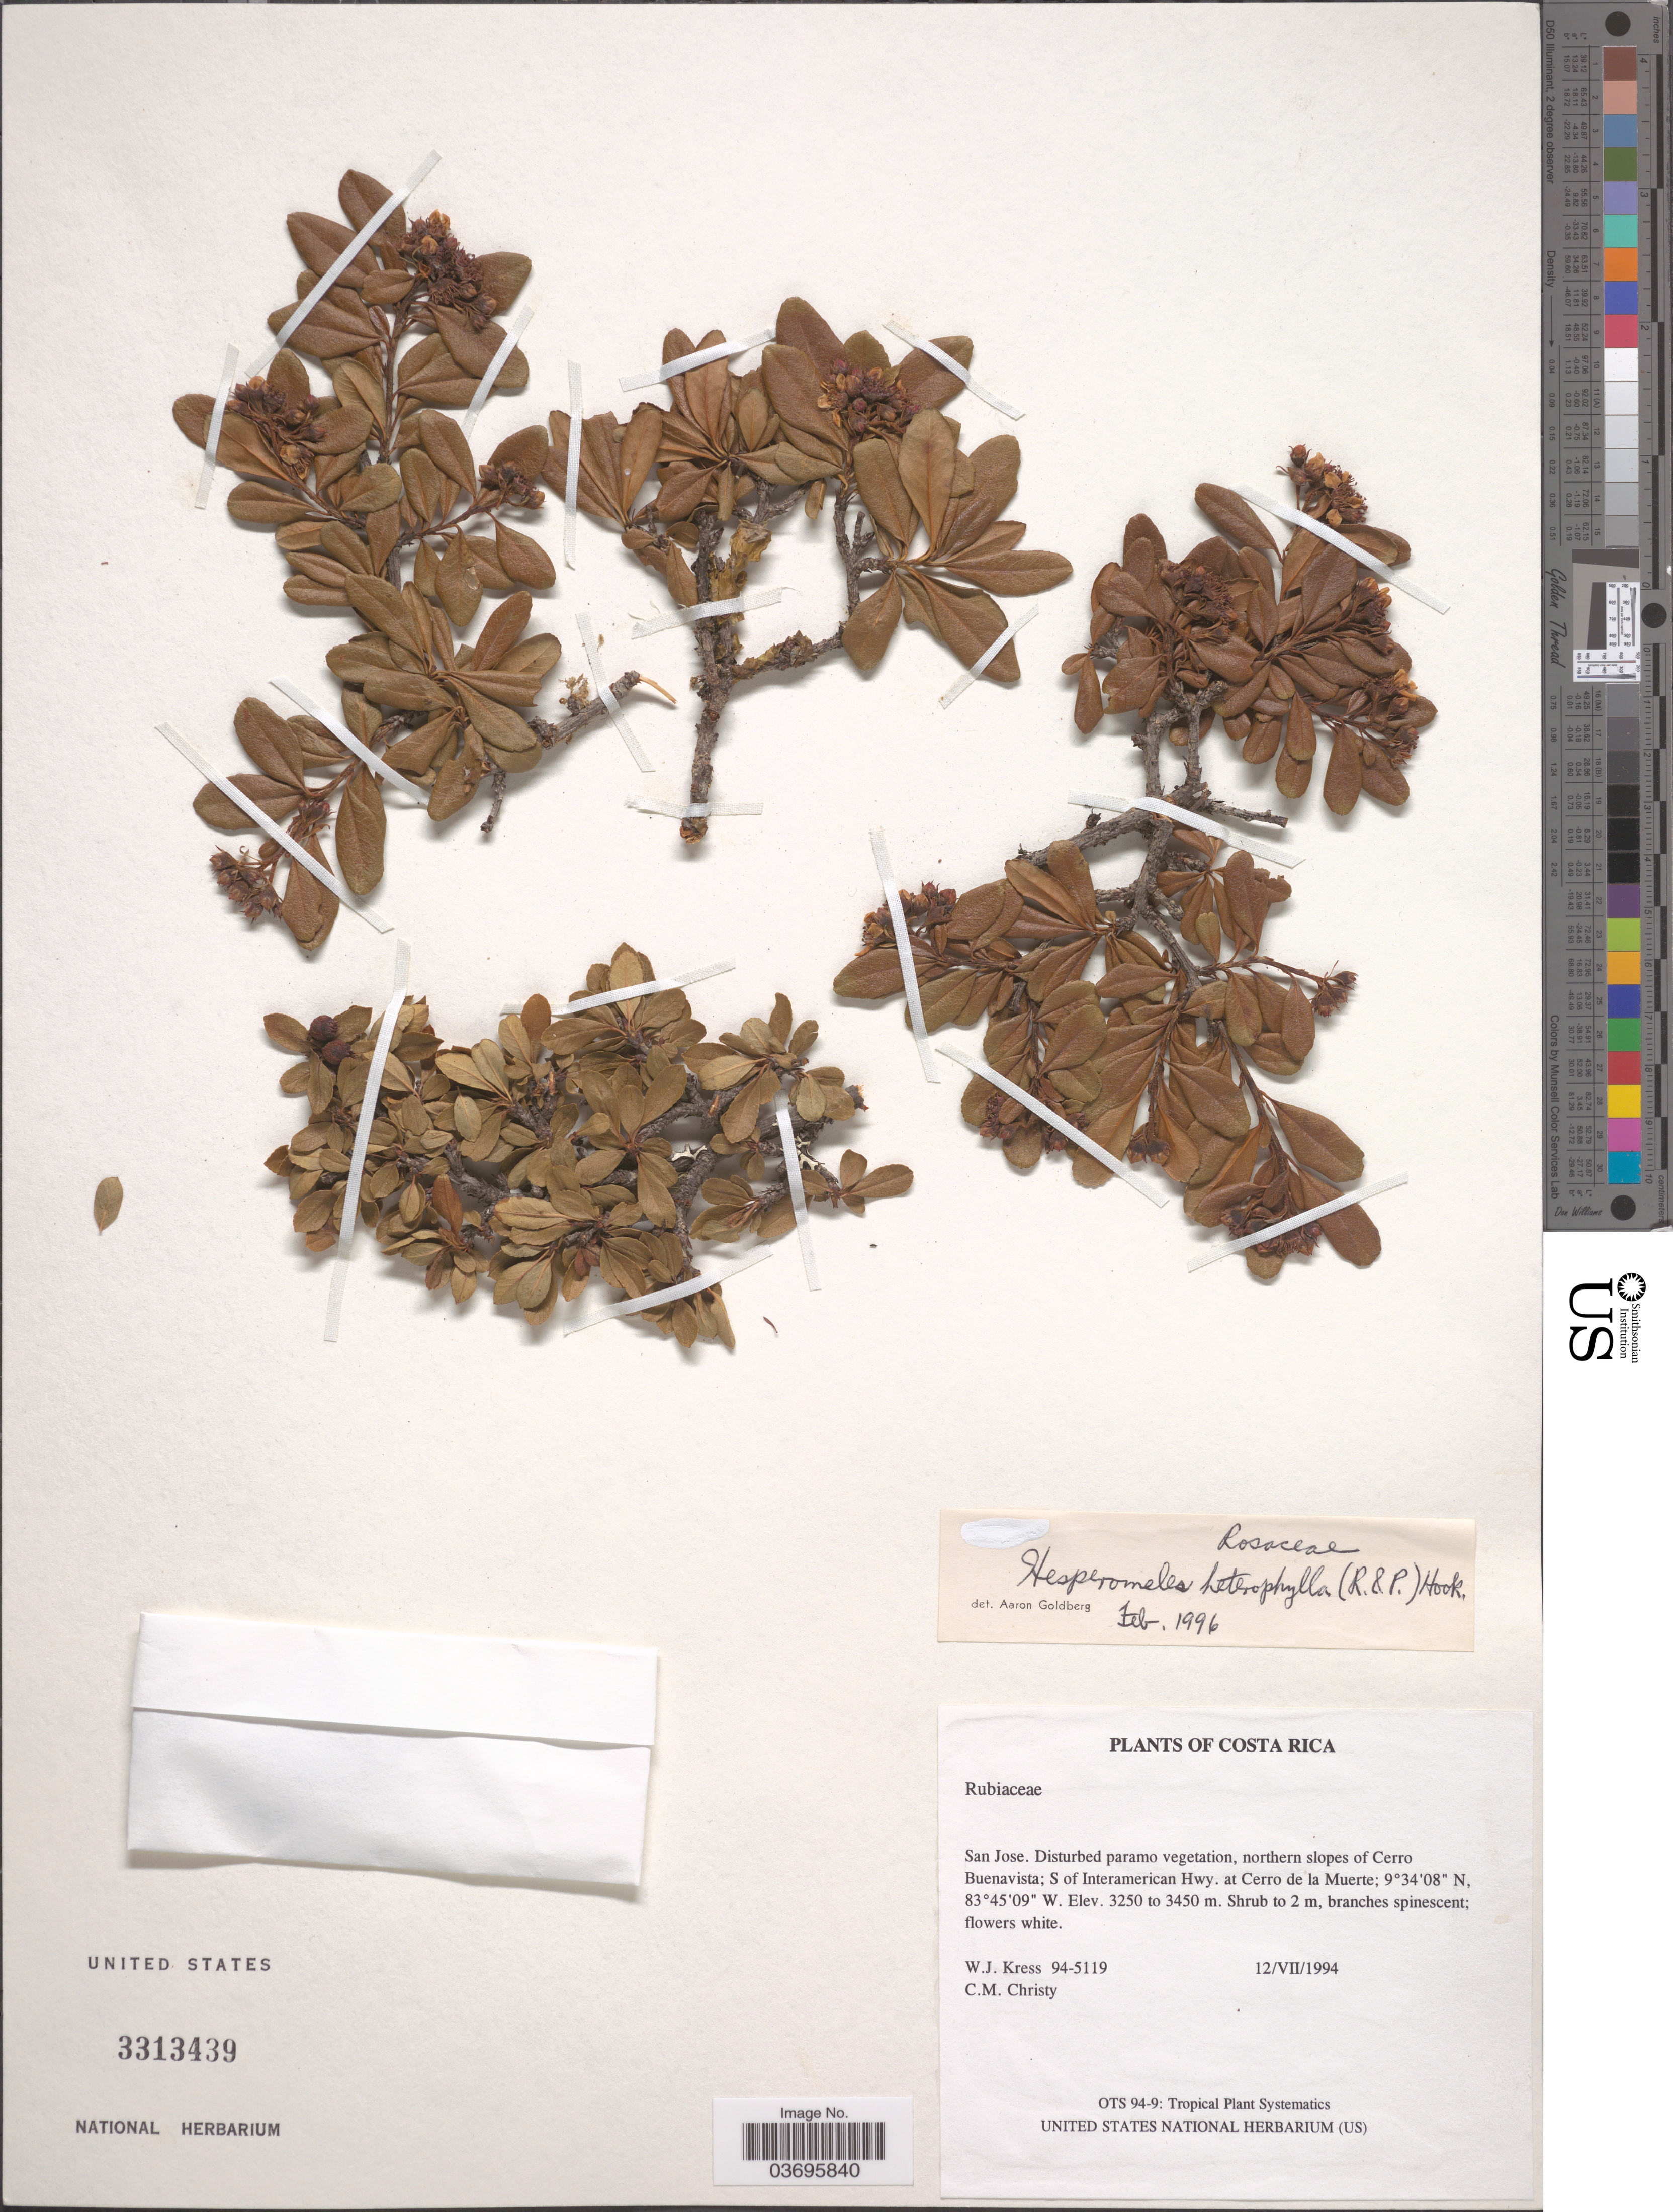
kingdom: Plantae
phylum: Tracheophyta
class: Magnoliopsida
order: Rosales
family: Rosaceae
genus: Hesperomeles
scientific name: Hesperomeles heterophylla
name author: (Ruiz & Pav.) Hook.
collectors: W. J. Kress & C. M. Christy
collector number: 94-5119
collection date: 1994-07-12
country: Costa Rica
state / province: San José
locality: Disturbed paramo vegetation, northern slopes of Cerro Buenavista; S of Interamerican Hwy. at Cerro de la Muerte.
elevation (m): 3250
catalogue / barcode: US 3313439